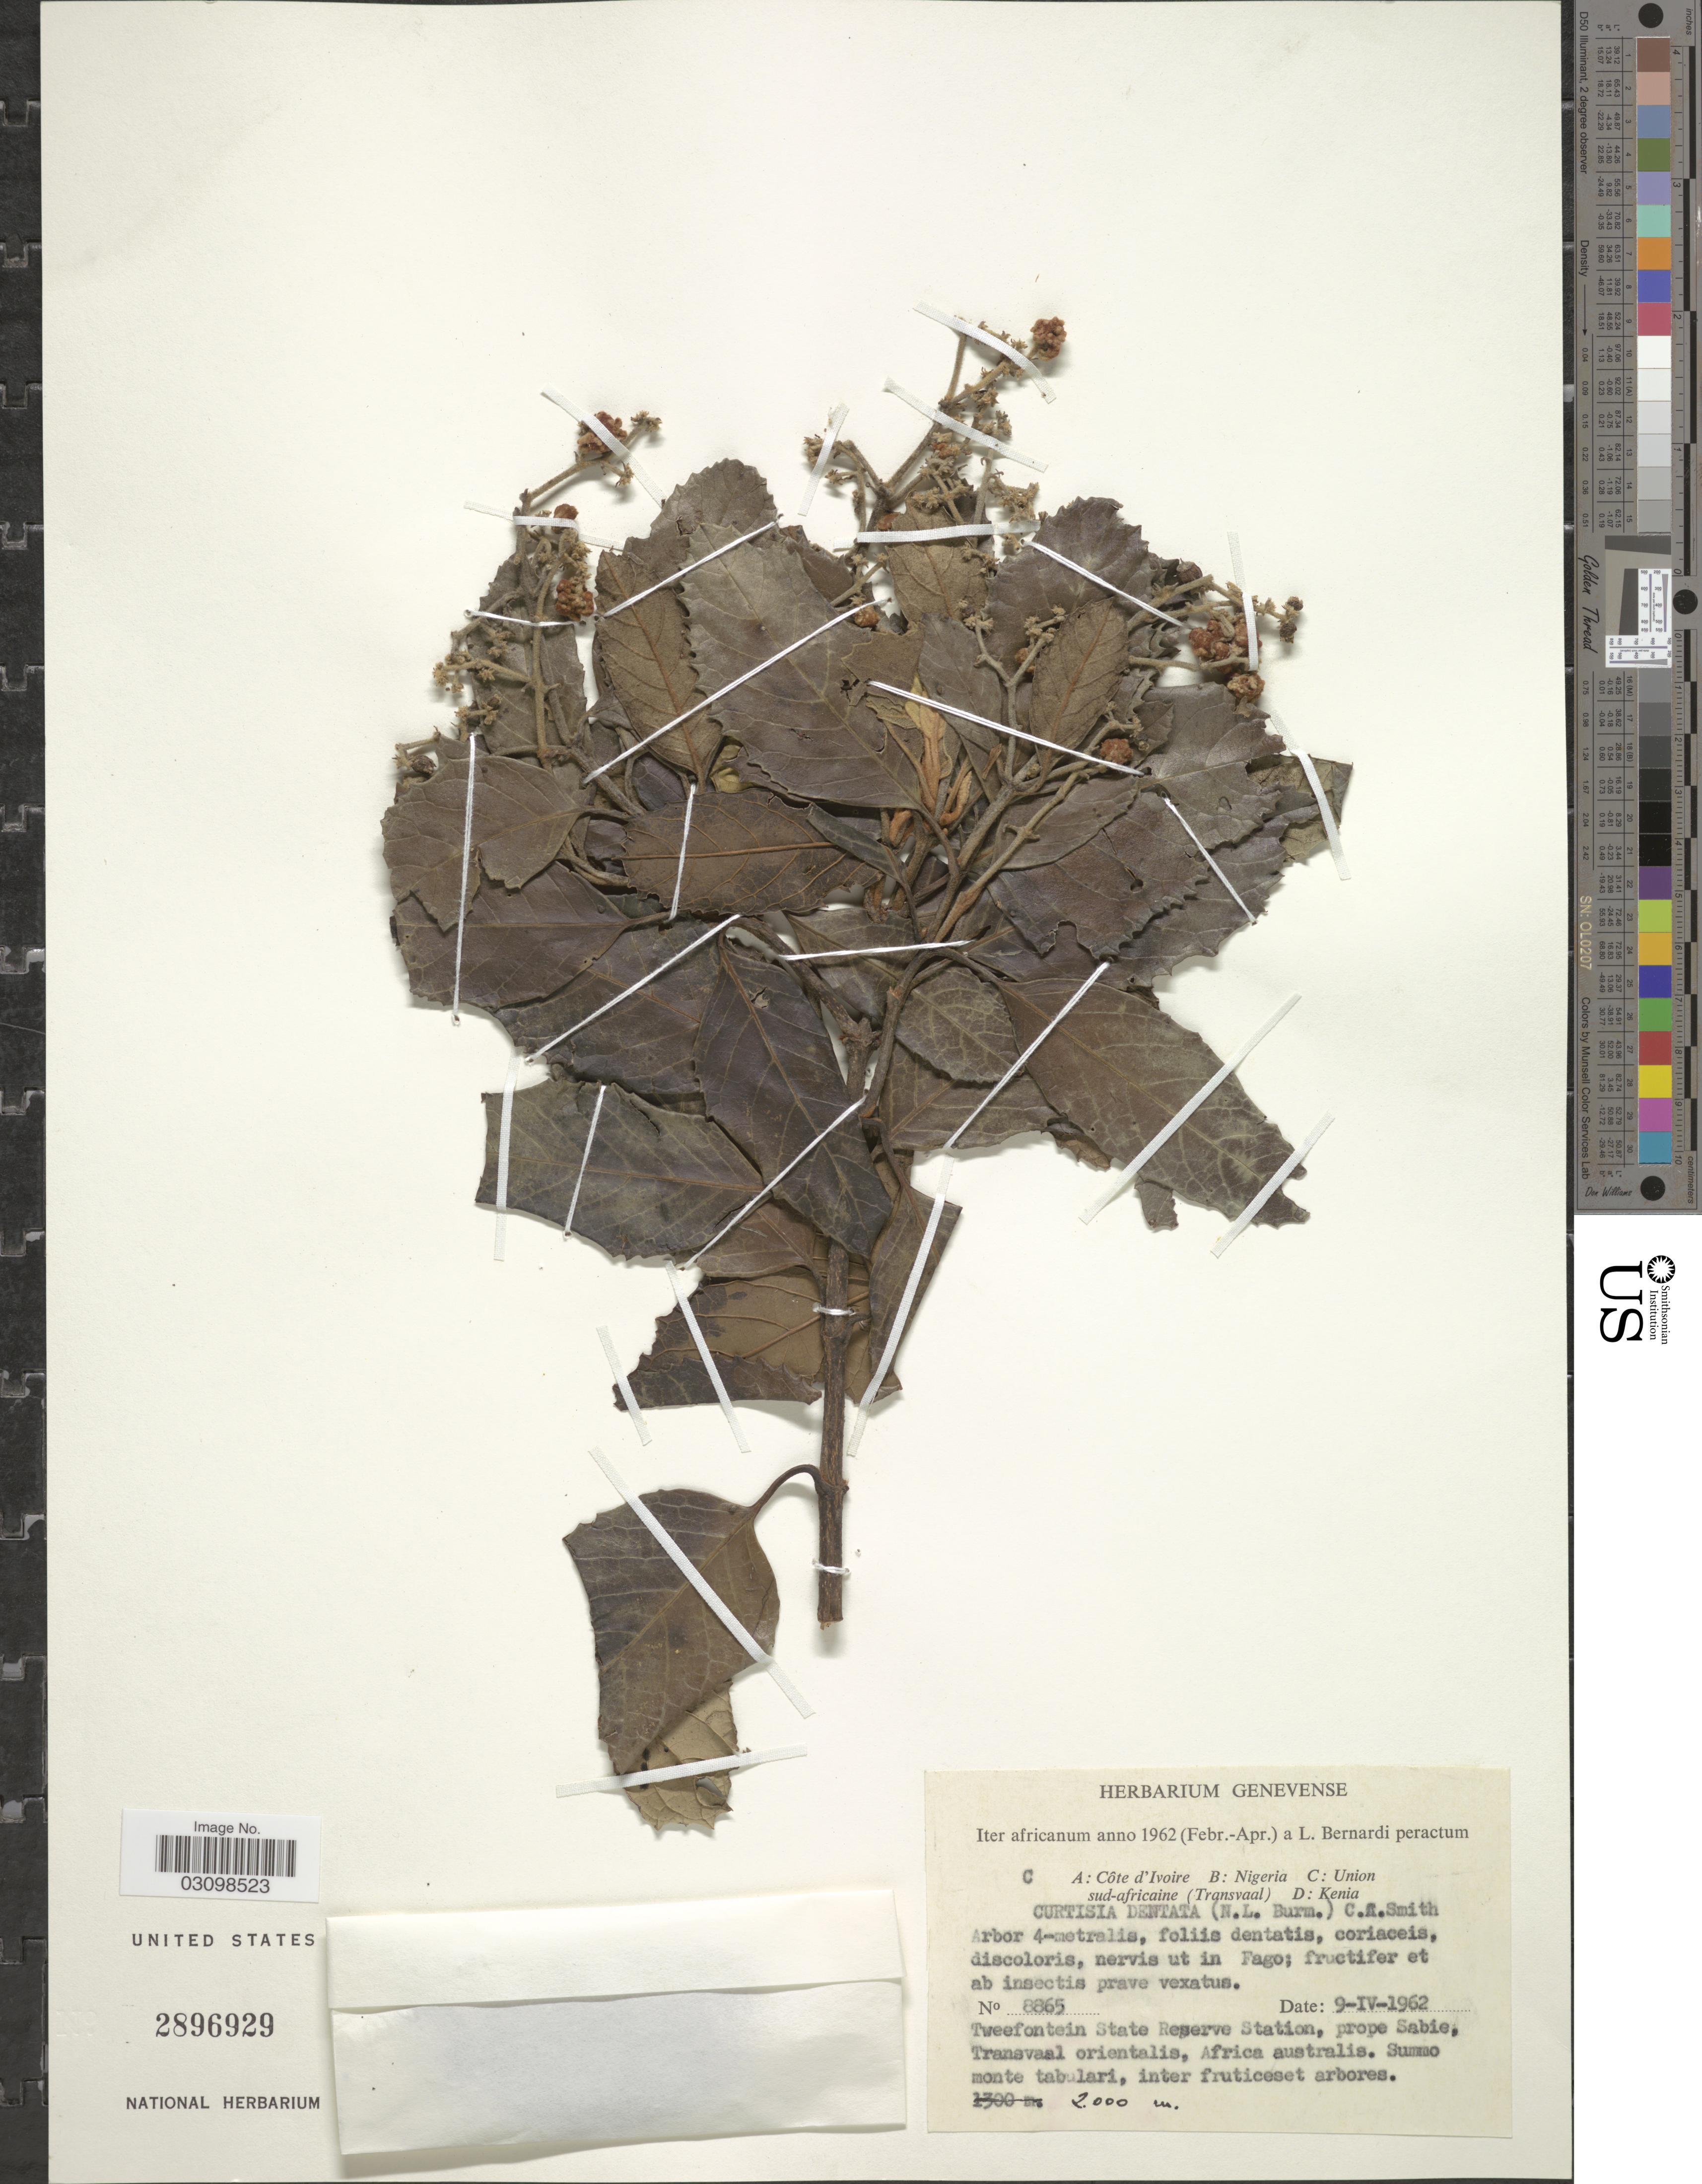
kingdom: Plantae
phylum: Tracheophyta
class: Magnoliopsida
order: Cornales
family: Curtisiaceae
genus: Curtisia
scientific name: Curtisia dentata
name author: (Burm. f.) C.A. Sm.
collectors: L. Bernardi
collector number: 8865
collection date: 1962-04-09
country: South Africa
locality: C: Union sud-africaine (Transvaal), Tweefontein State Reserve Station, prope Sabie, Transvaal orientalis, Africa australis.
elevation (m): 2000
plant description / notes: Fruit temporarily sampled for micro-CT scanning.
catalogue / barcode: US 2896929